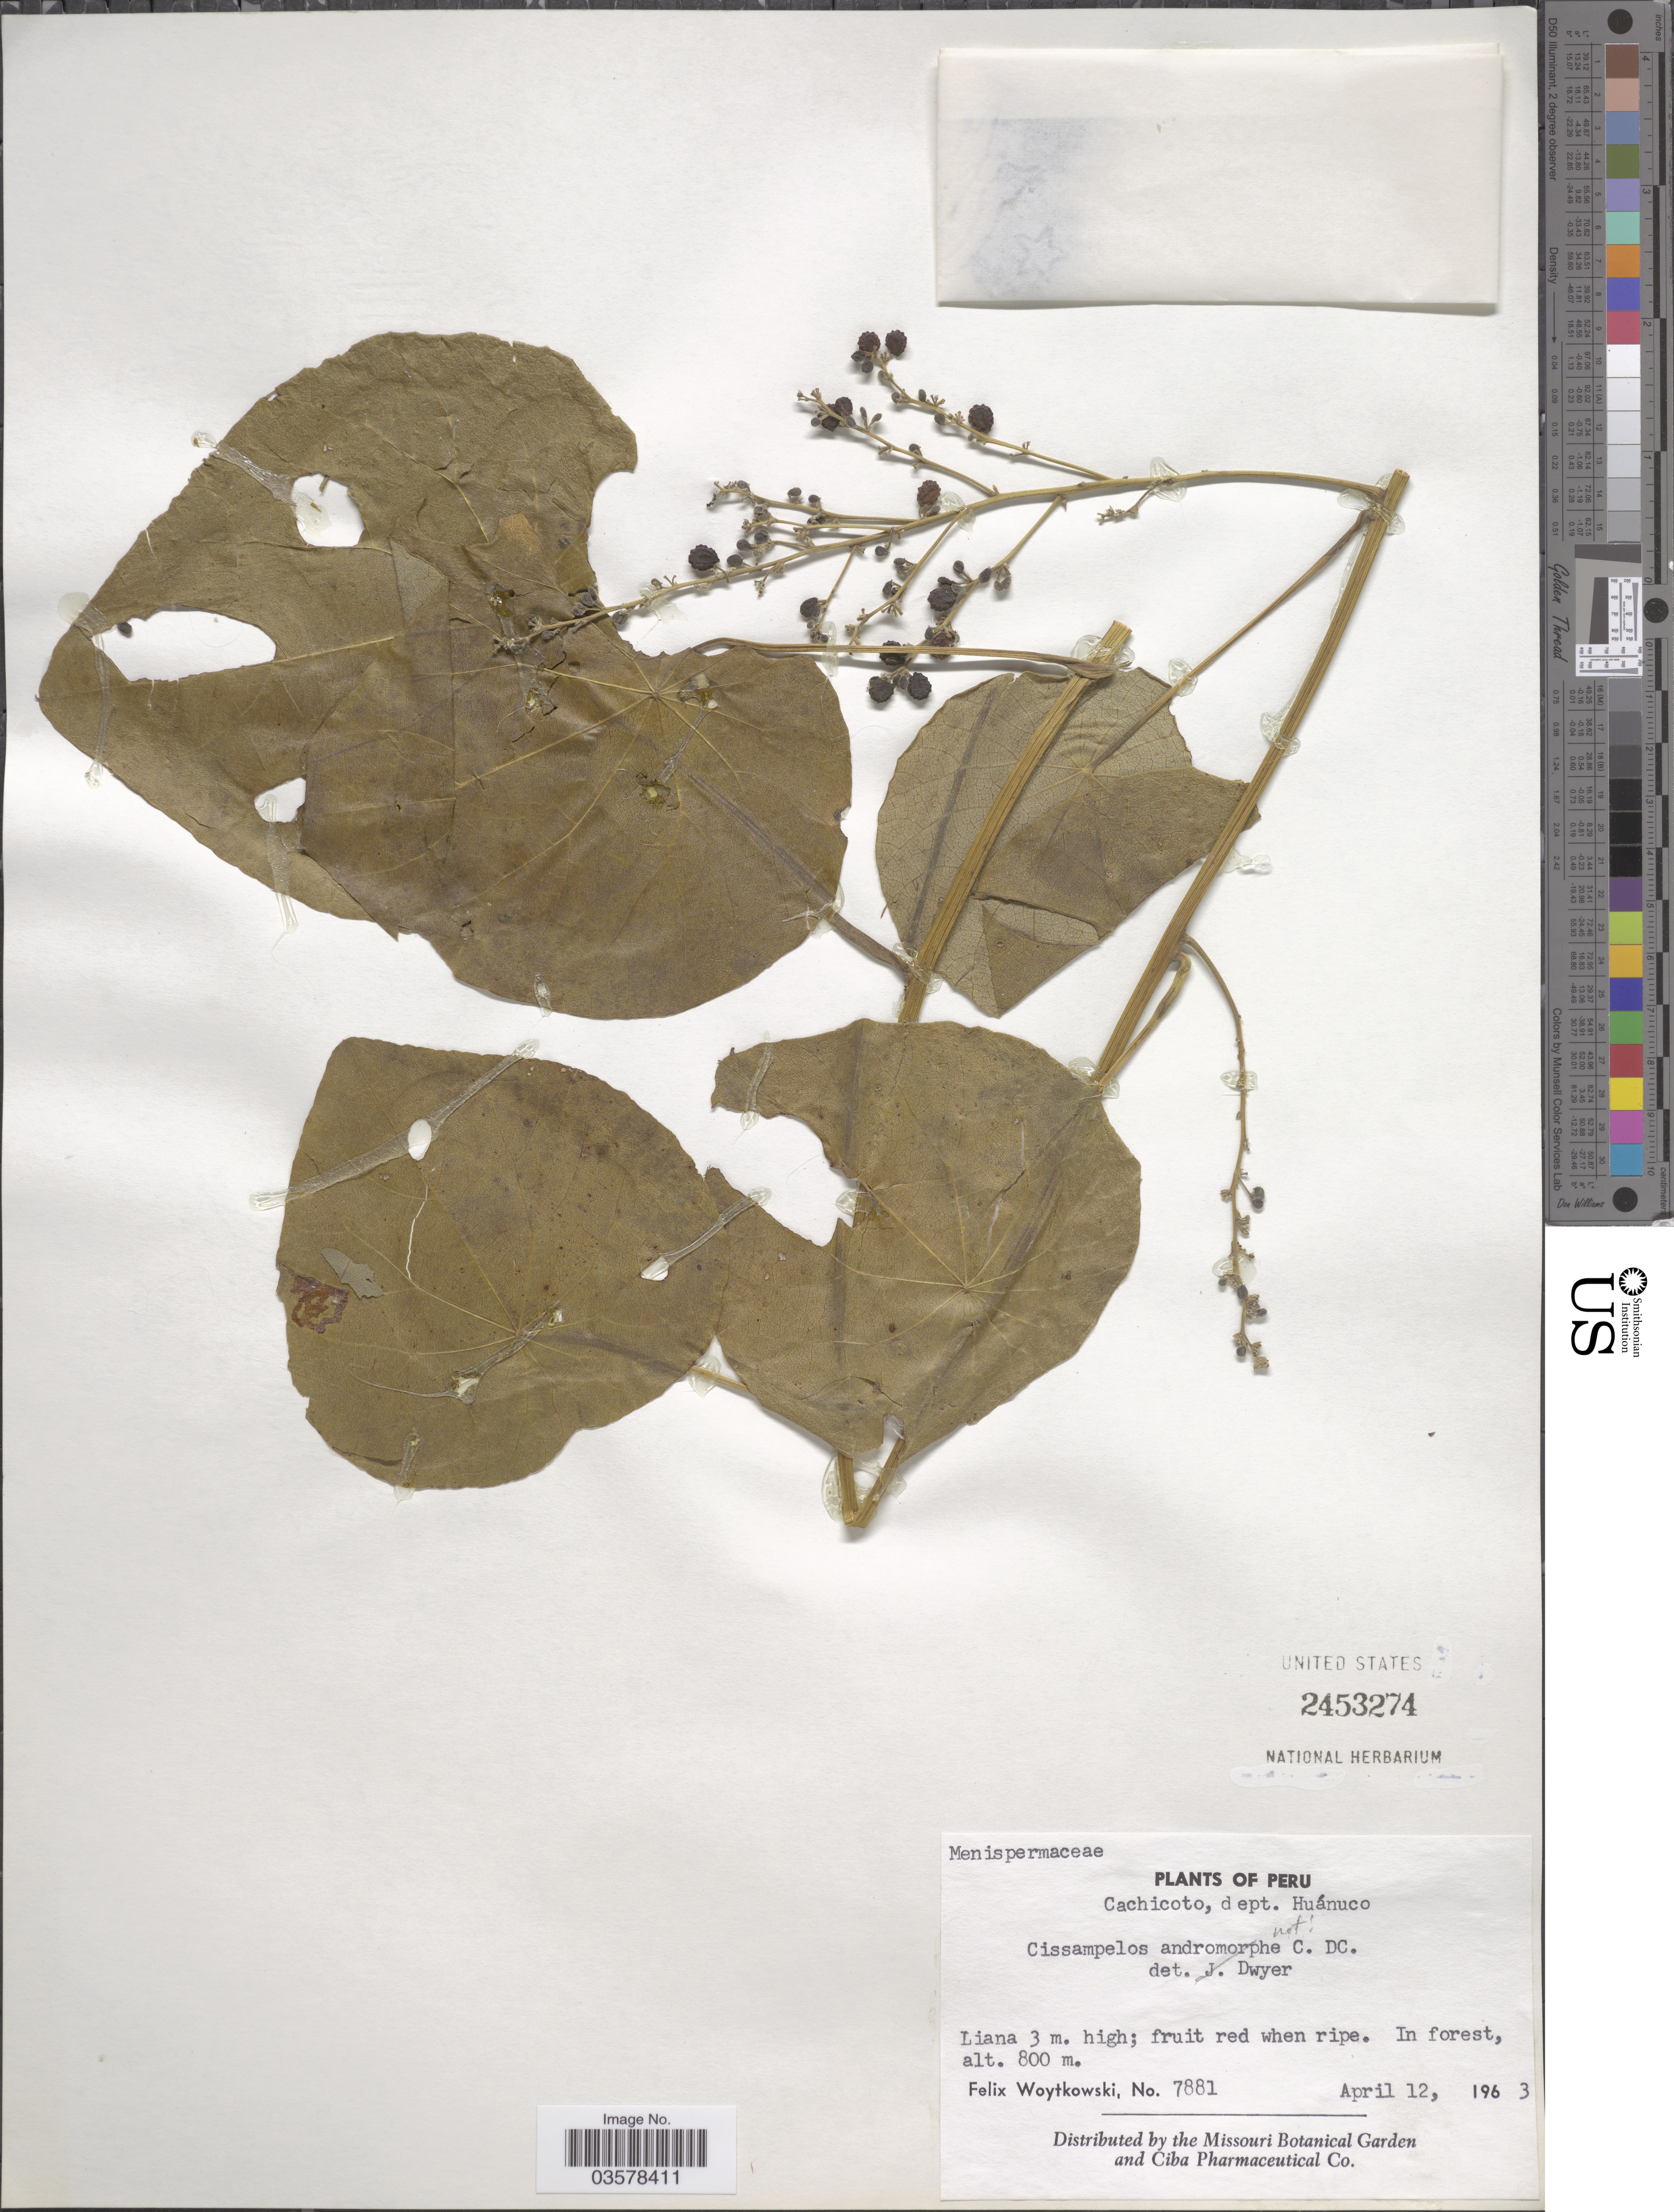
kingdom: Plantae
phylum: Tracheophyta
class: Magnoliopsida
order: Ranunculales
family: Menispermaceae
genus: Cissampelos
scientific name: Cissampelos sp.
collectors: F. Woytkowski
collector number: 7881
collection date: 1963-04-12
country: Peru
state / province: Huánuco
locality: Cachicoto, dept. Huánuco. In forest.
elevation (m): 800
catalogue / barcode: US 2453274